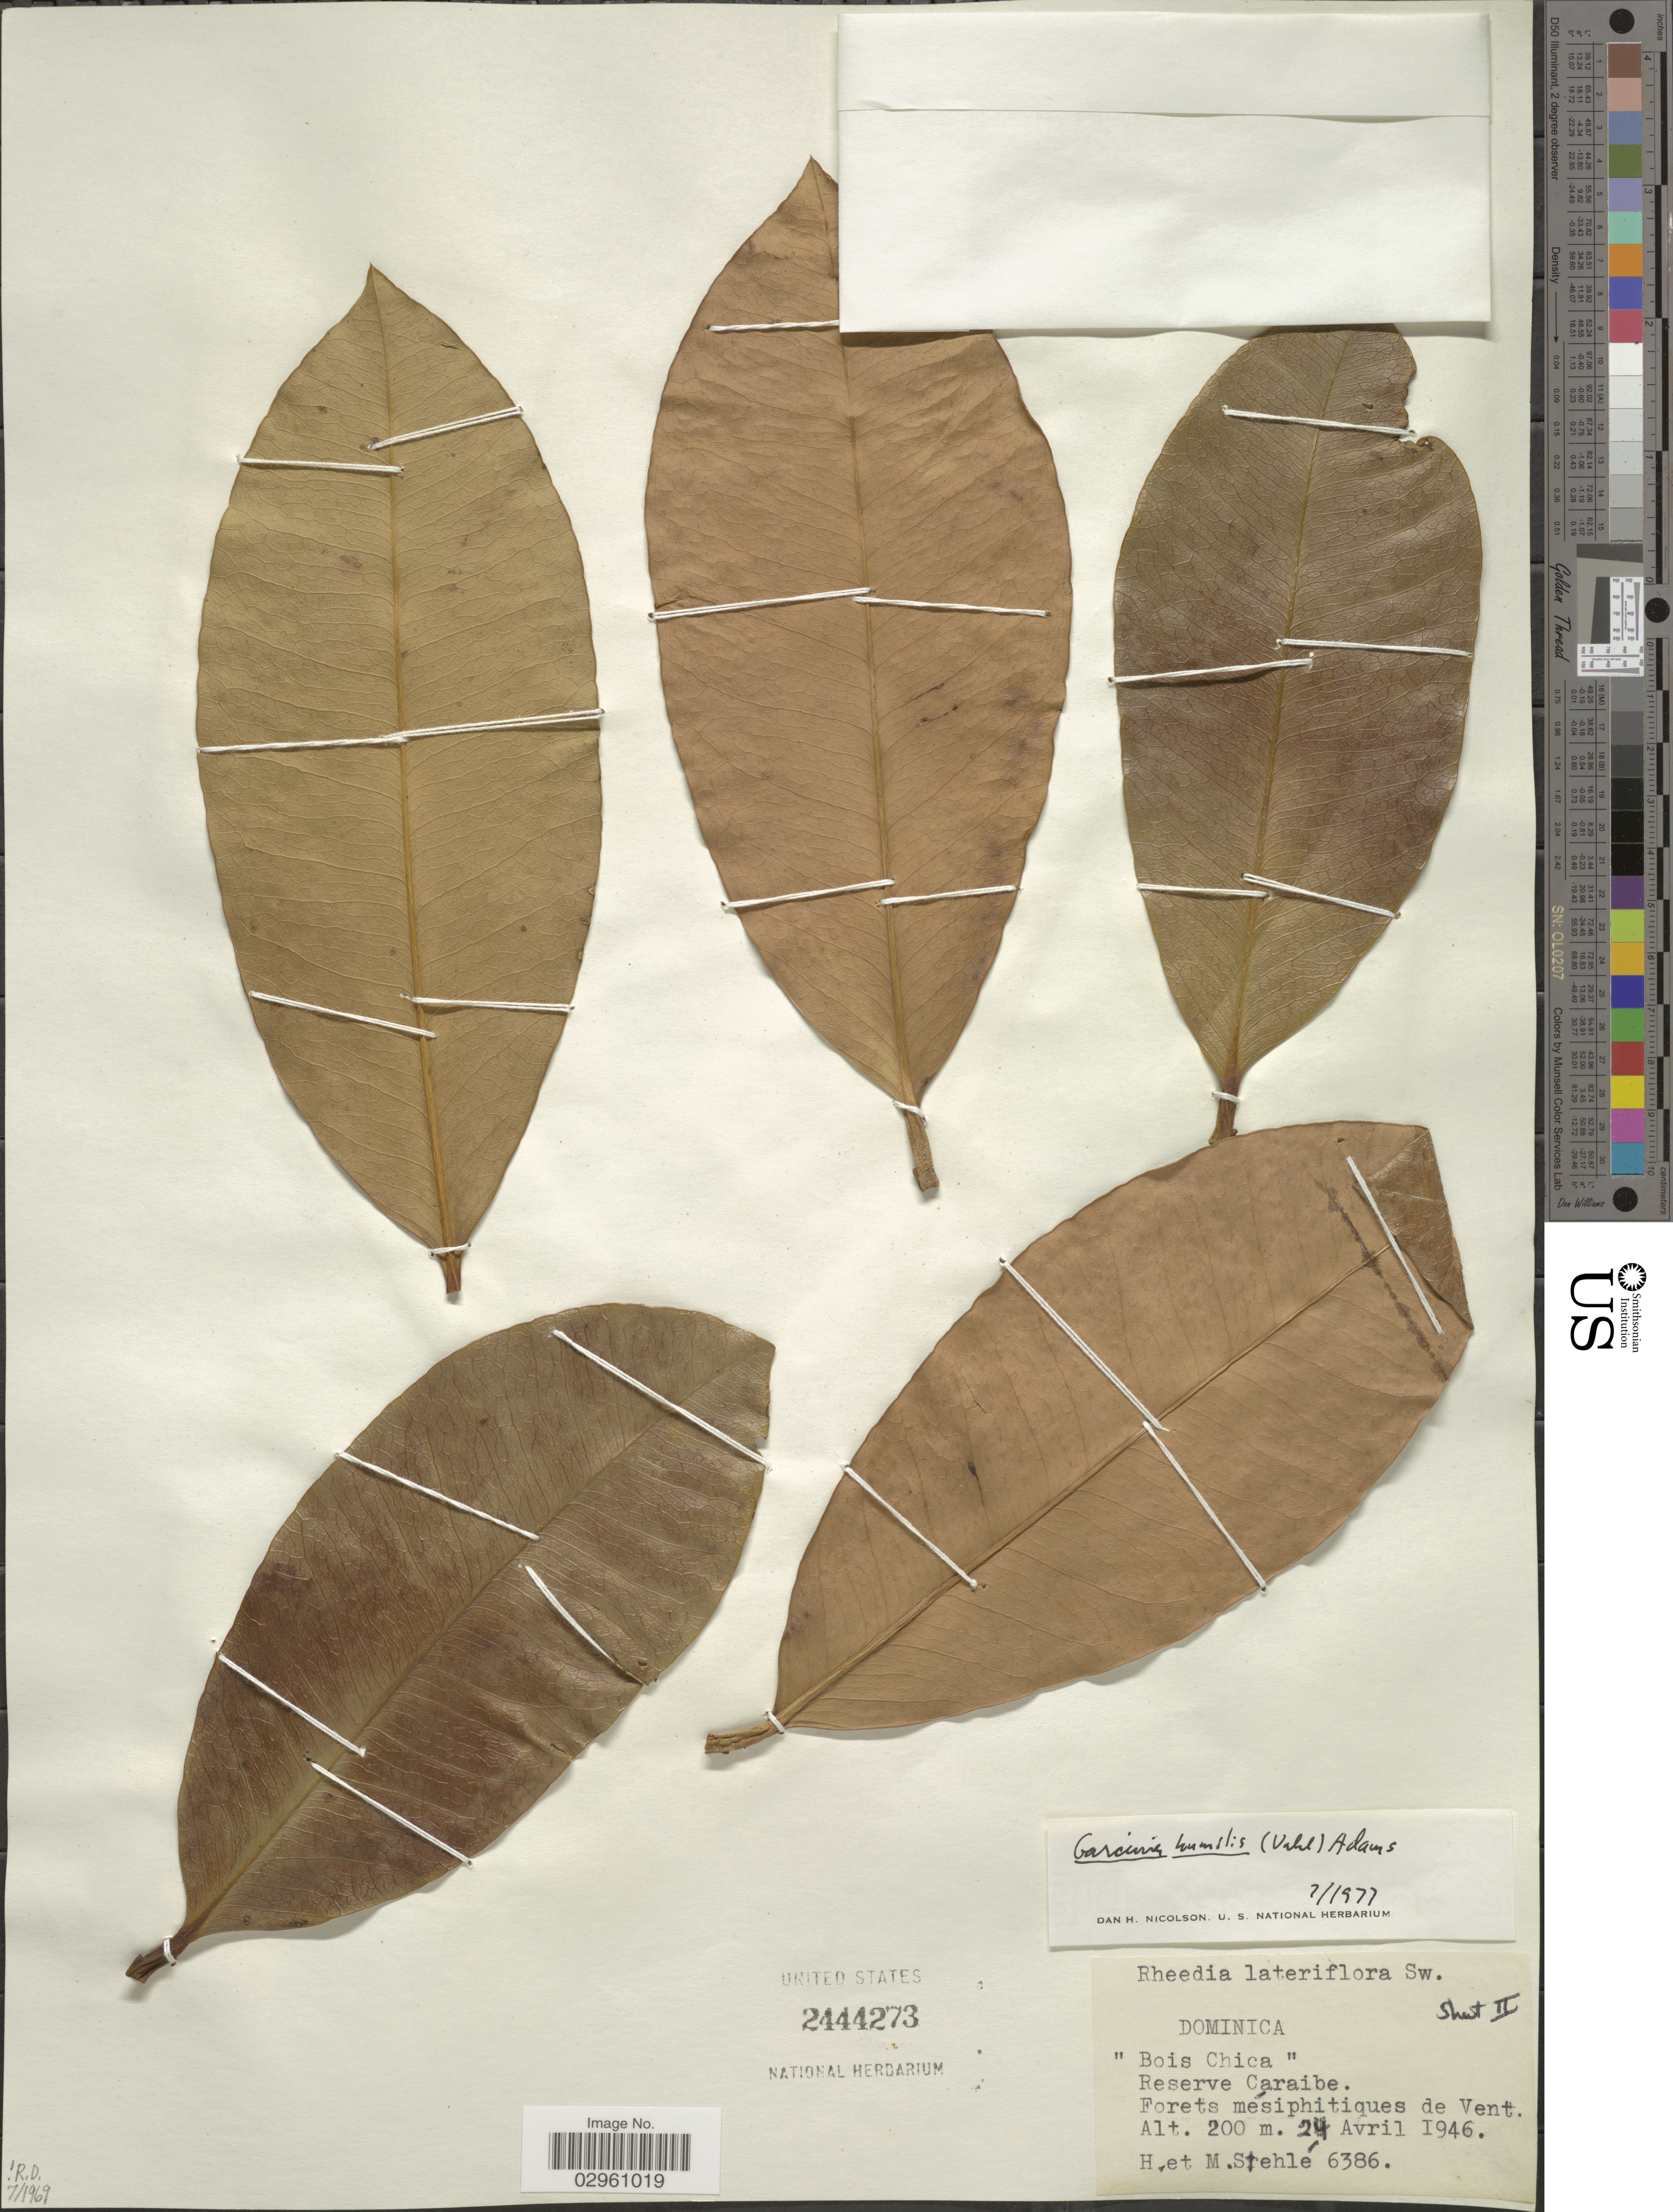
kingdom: Plantae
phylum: Tracheophyta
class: Magnoliopsida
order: Malpighiales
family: Clusiaceae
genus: Garcinia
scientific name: Garcinia humilis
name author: (Vahl) C.D. Adams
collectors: H. Stehlé & M. Stehlé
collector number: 6386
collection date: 1946-04-24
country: Dominica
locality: Bois Chica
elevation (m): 200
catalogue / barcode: US 2444273